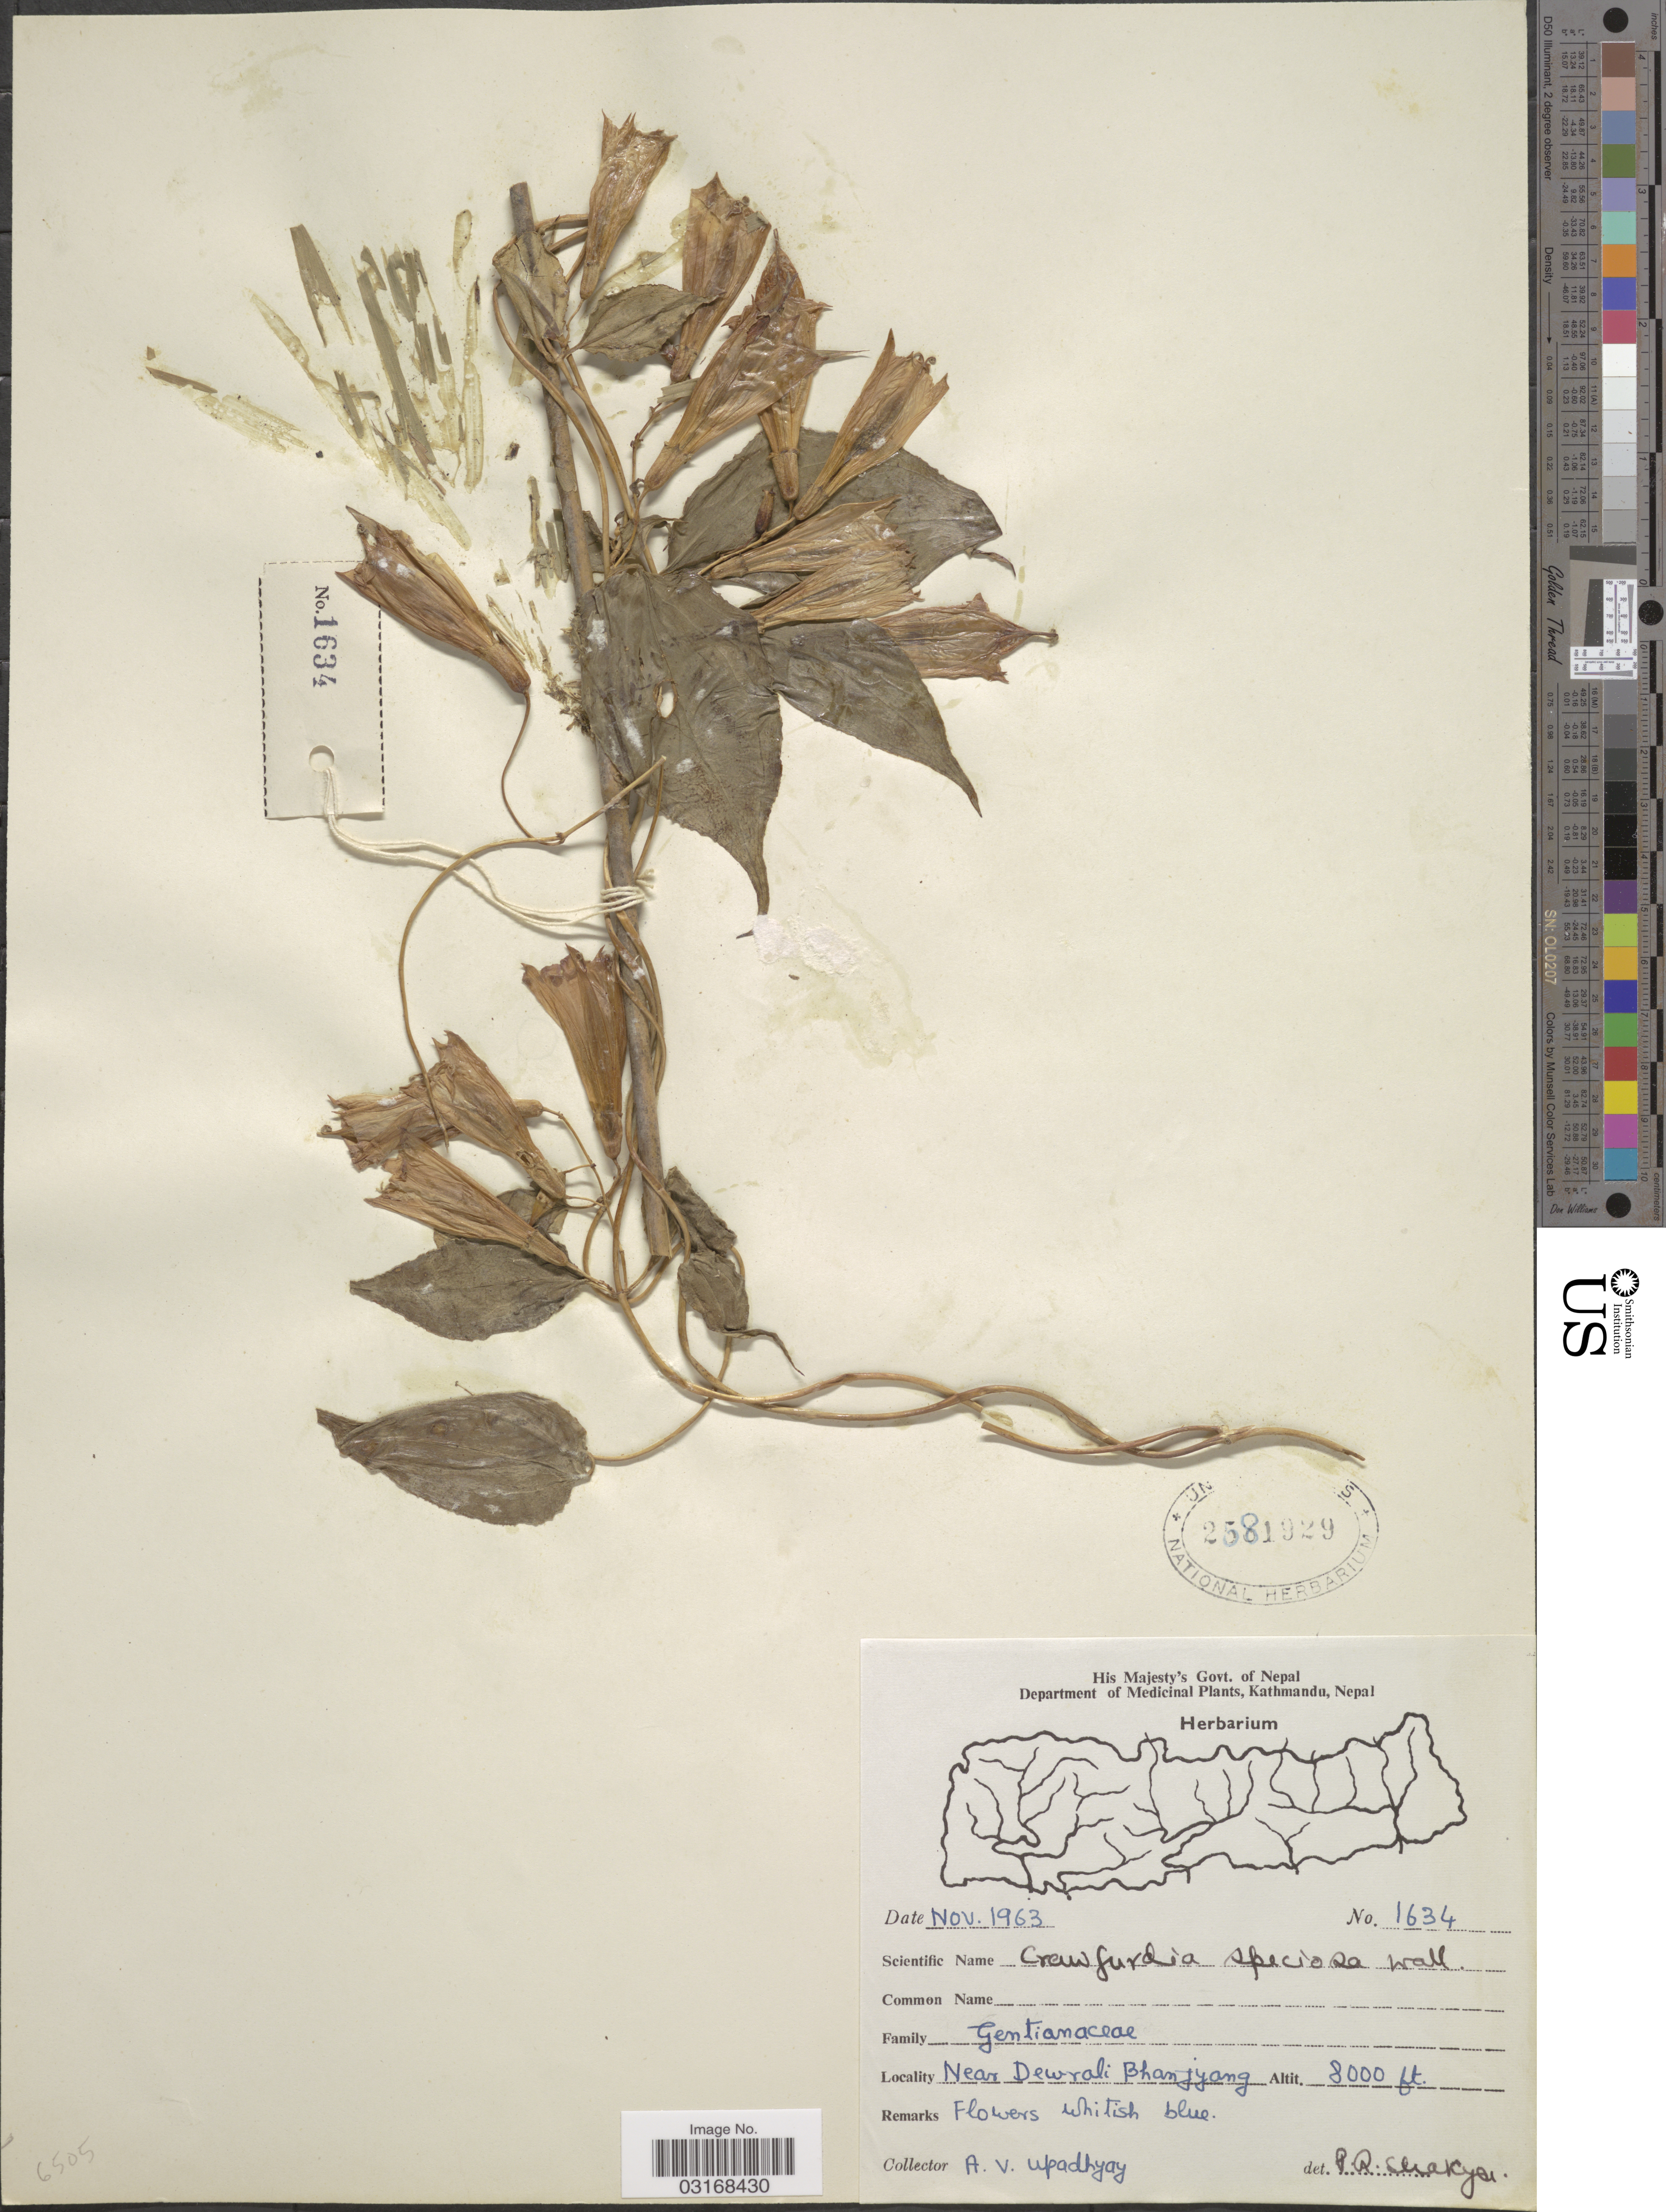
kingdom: Plantae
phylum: Tracheophyta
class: Magnoliopsida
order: Gentianales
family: Gentianaceae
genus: Crawfurdia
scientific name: Crawfurdia speciosa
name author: Wall.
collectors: A. V. Upadhyay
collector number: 1634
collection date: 1963-11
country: Nepal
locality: Near Dewrali Bhanjyang.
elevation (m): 2438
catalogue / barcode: US 2581929